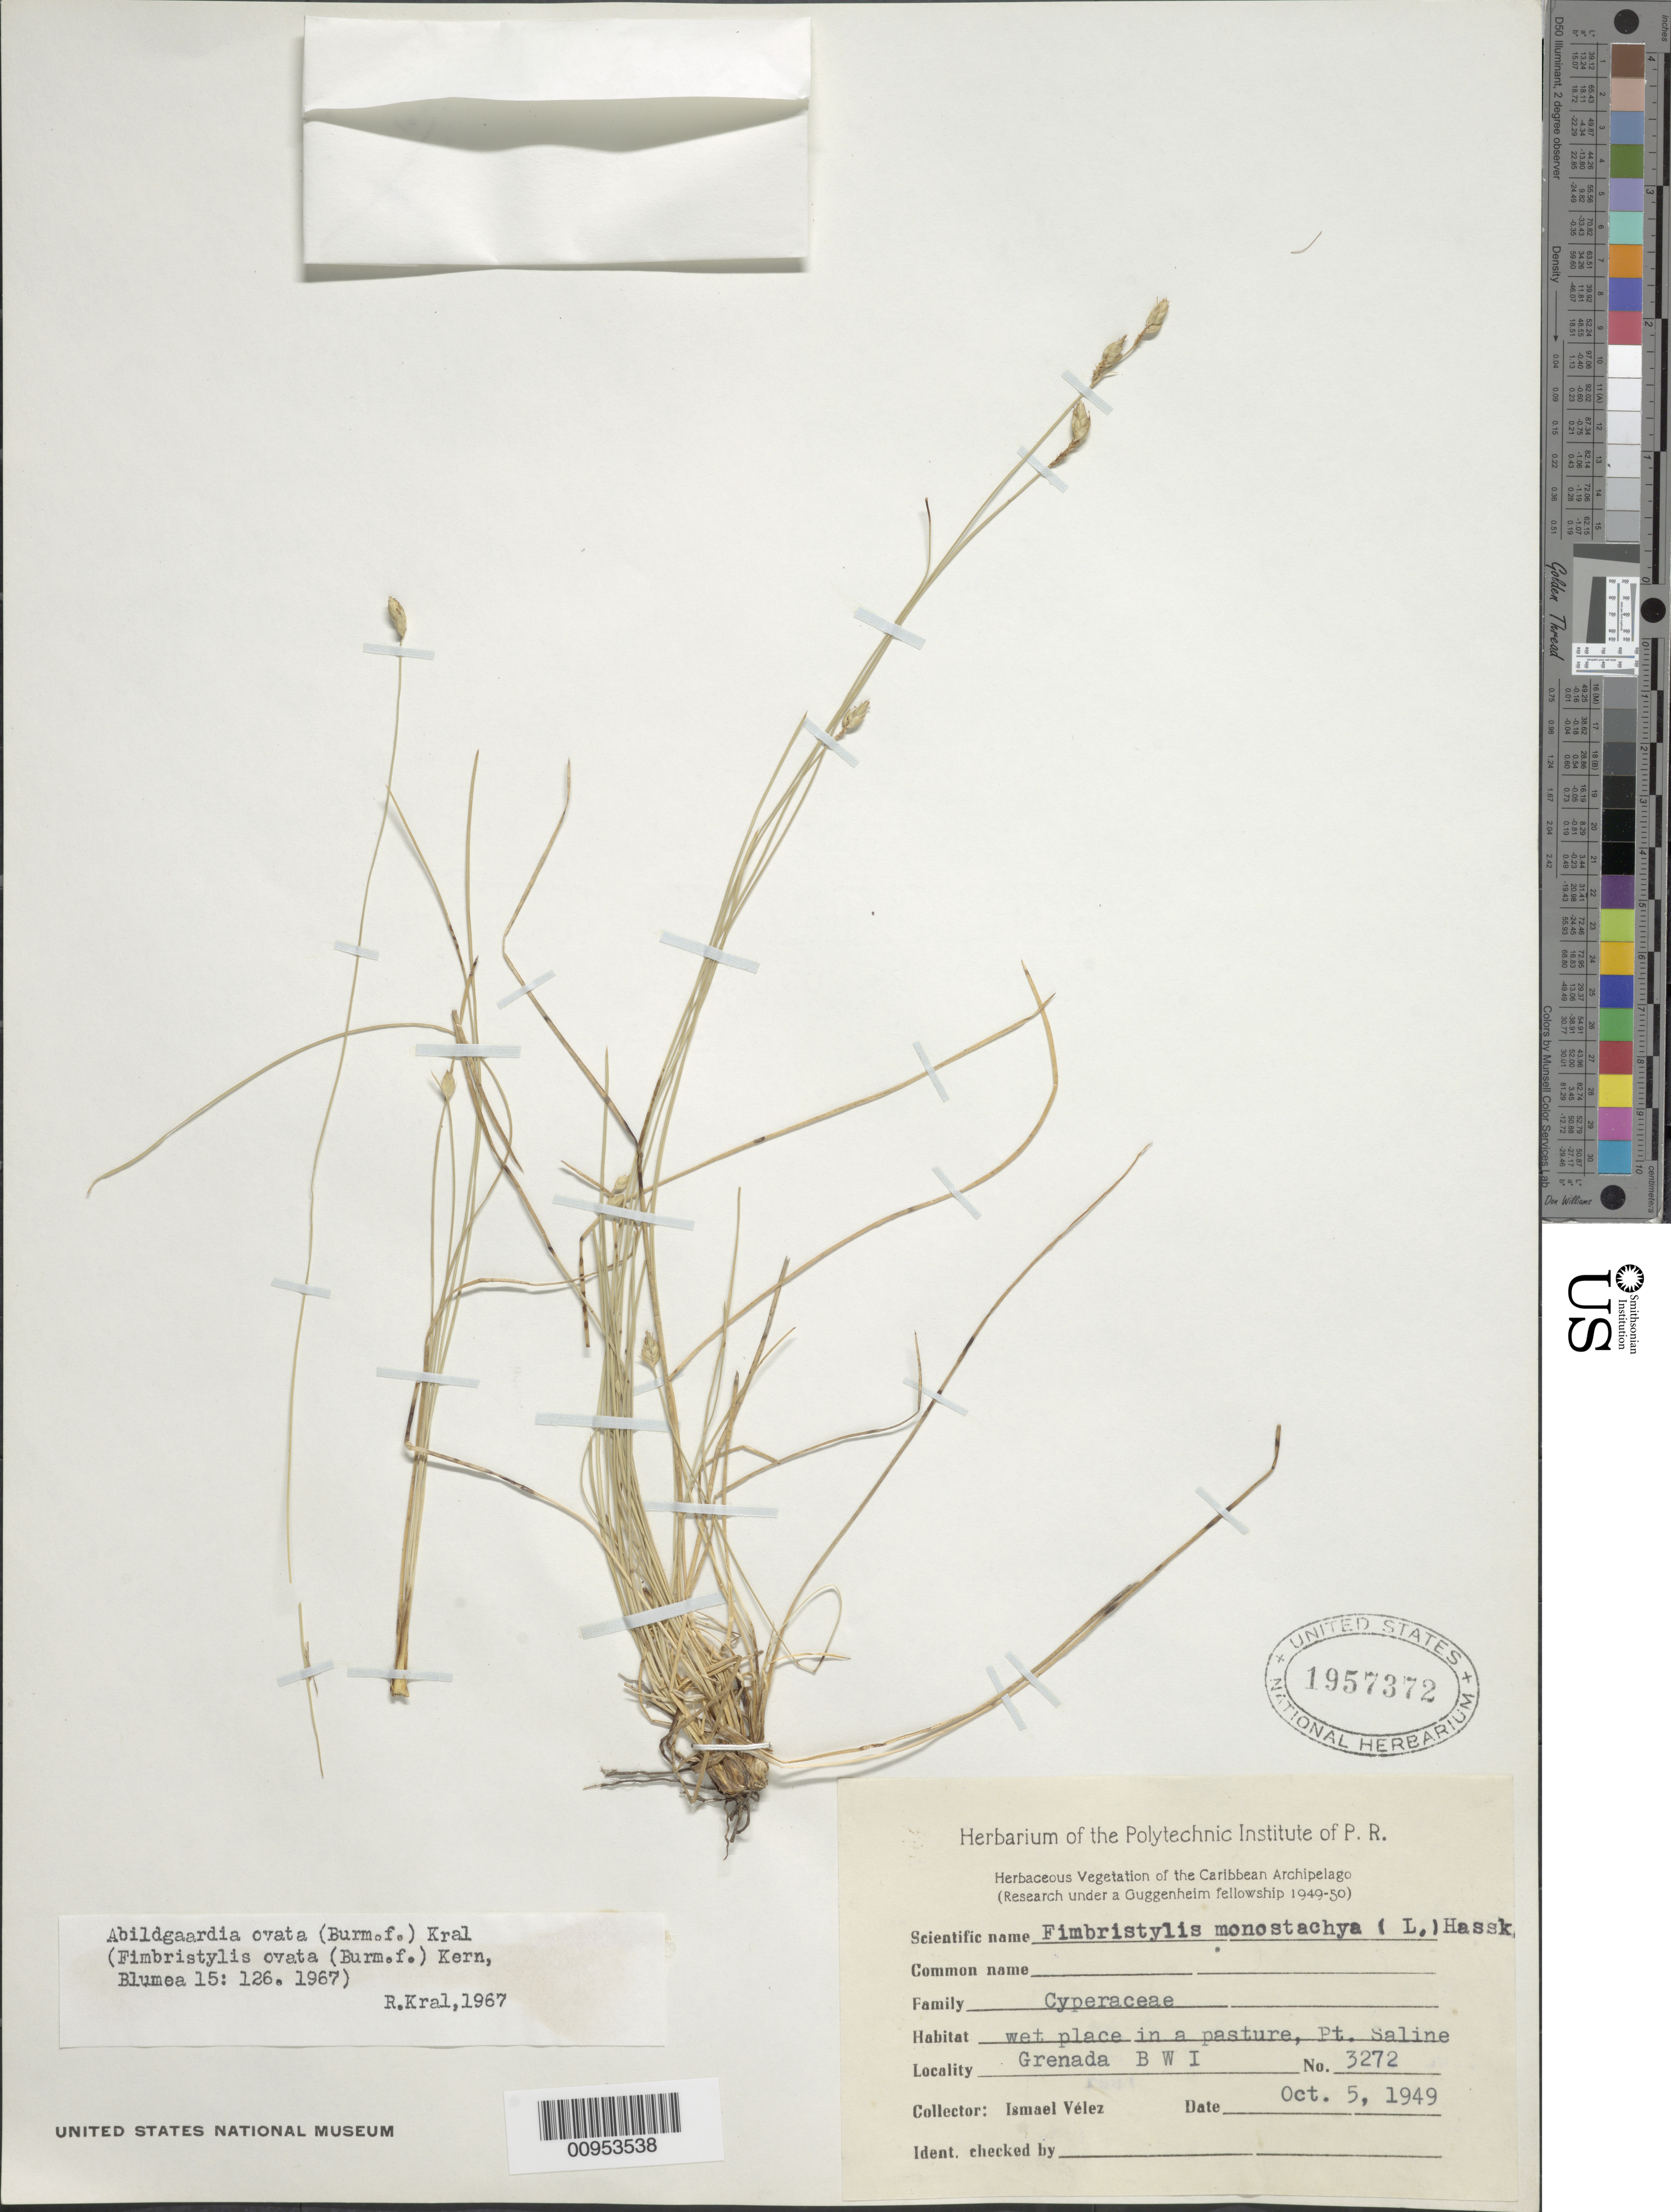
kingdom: Plantae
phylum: Tracheophyta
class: Liliopsida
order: Poales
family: Cyperaceae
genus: Abildgaardia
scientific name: Abildgaardia ovata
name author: (Burm. f.) Kral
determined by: Kral, Robert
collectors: I. Velez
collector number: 3272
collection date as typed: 05 Oct 1949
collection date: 1949-10-05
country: Grenada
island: Grenada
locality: Pasture, Pt. Saline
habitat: Wet place in a pasture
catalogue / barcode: US 1957372